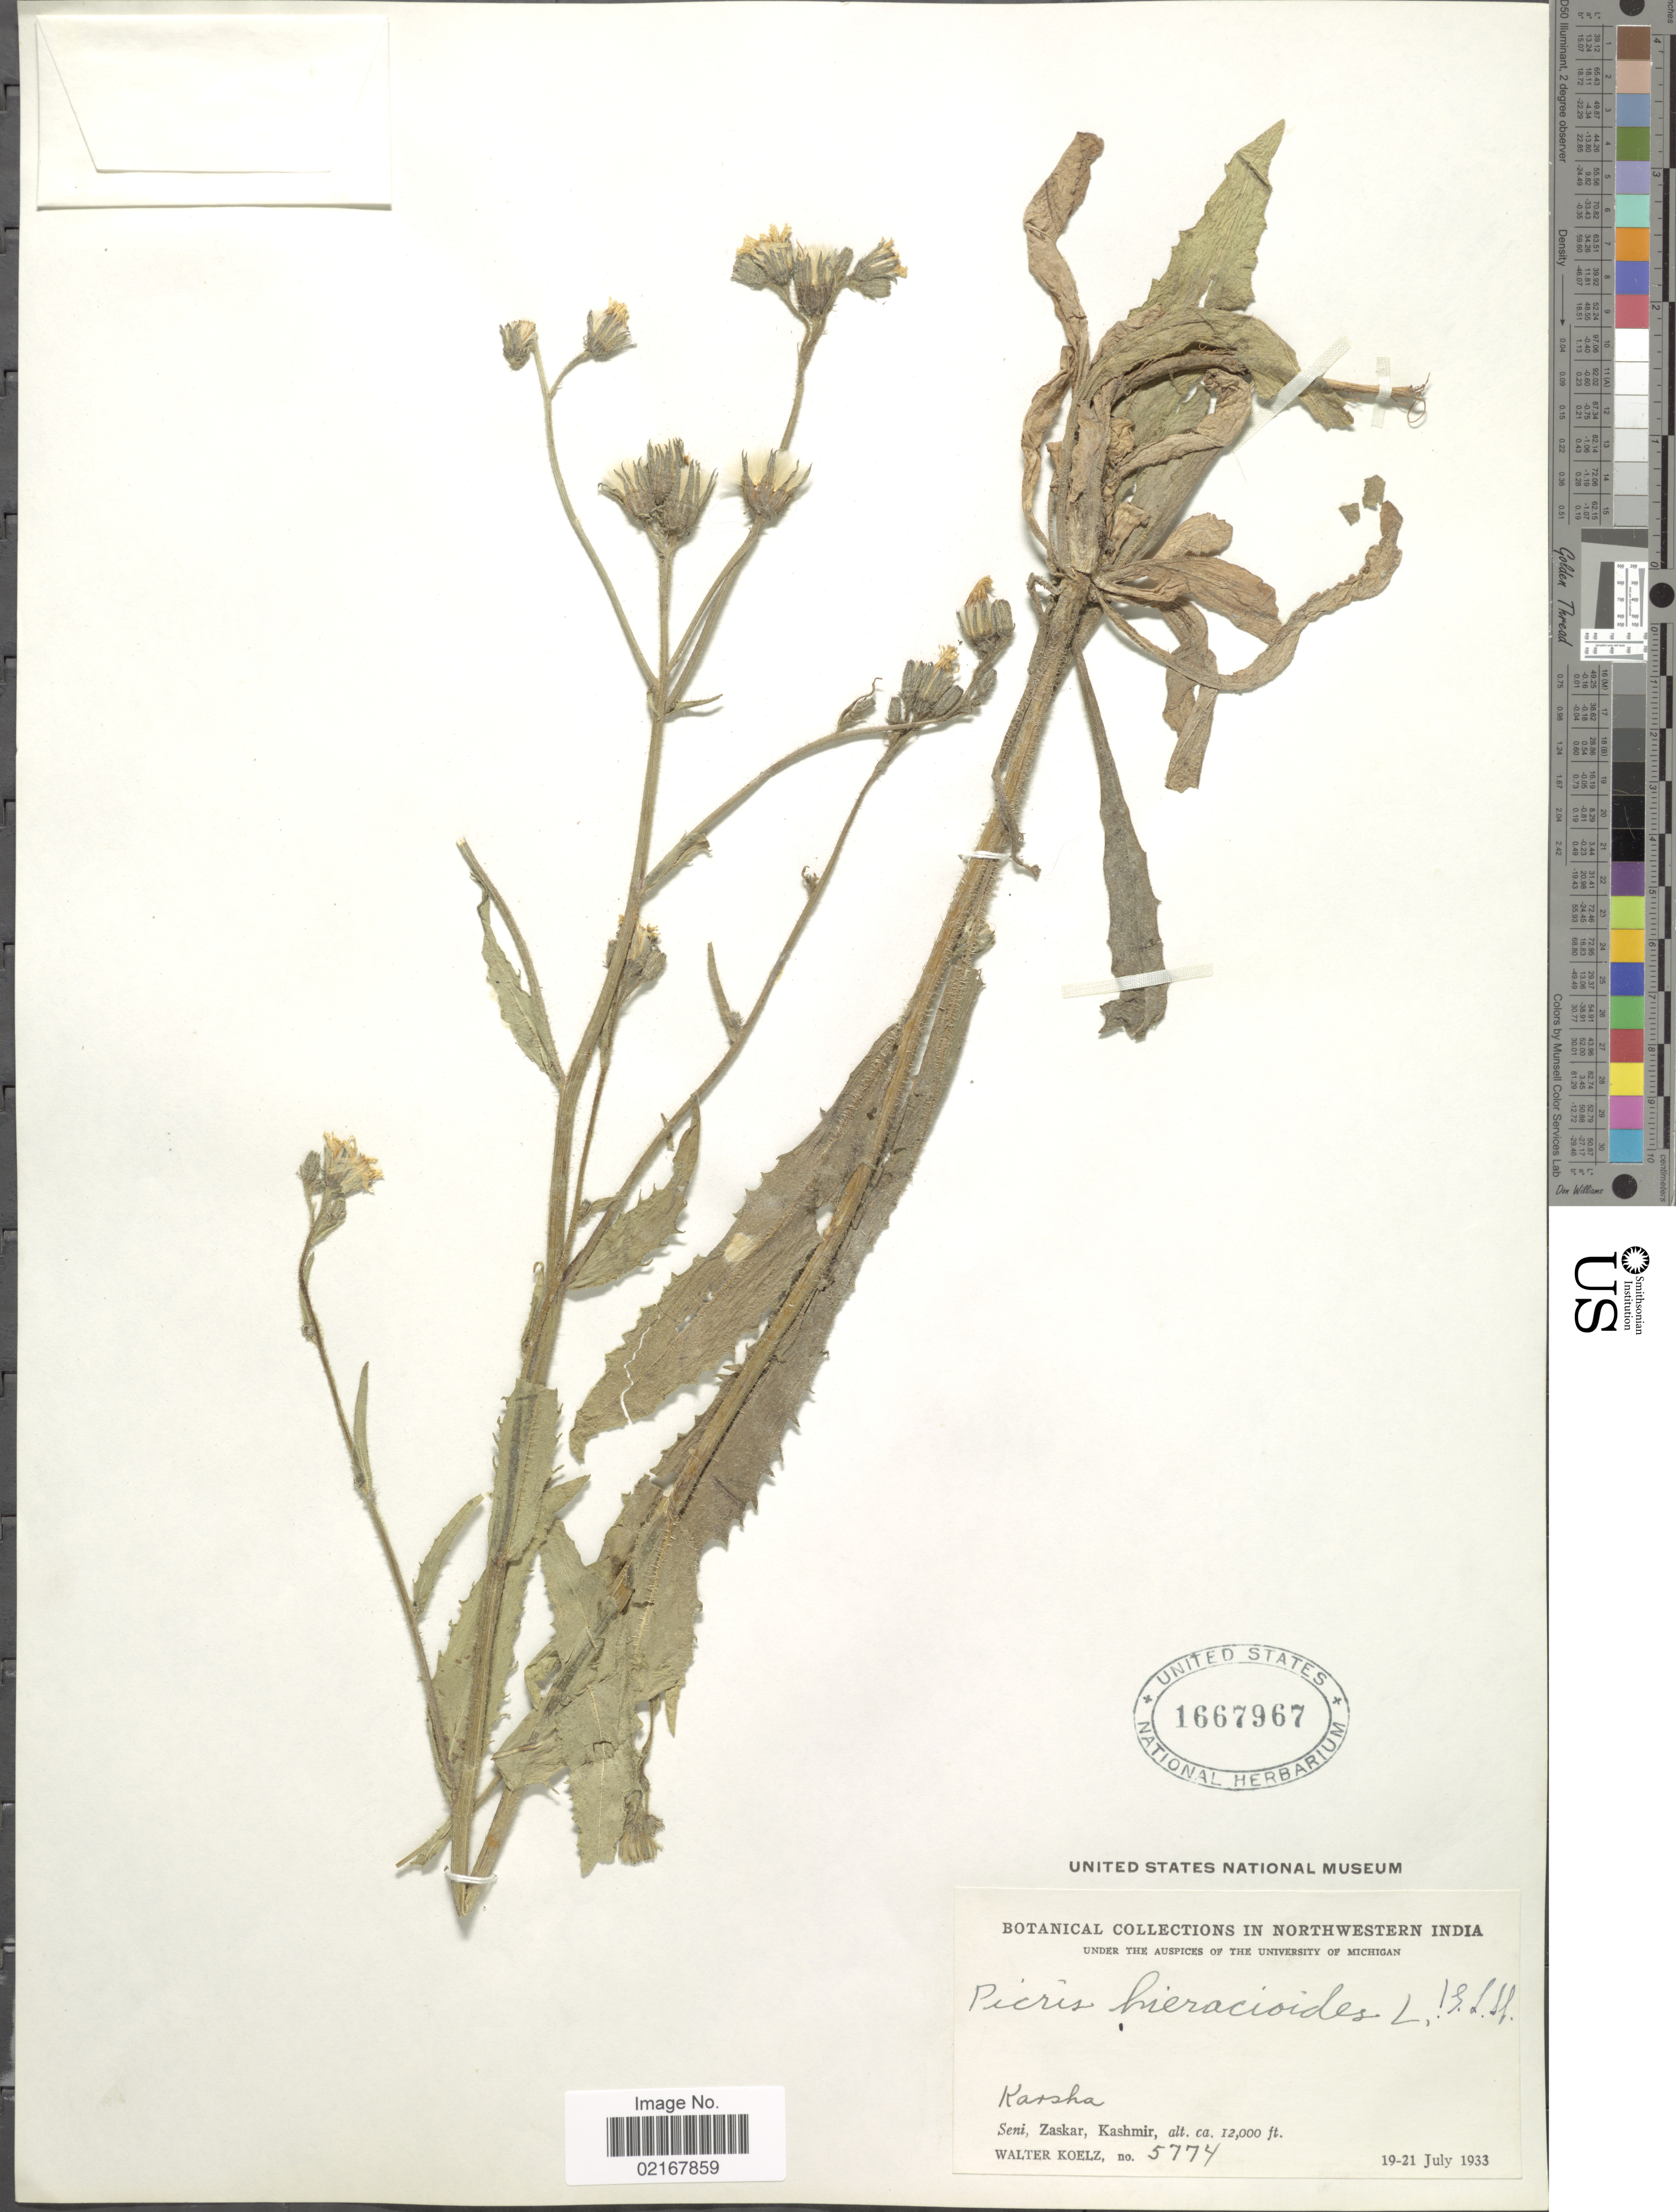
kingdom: Plantae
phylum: Tracheophyta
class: Magnoliopsida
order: Asterales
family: Asteraceae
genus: Picris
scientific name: Picris hieracioides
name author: L.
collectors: W. N. Koelz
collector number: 5774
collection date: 1933-07-19/1933-07-21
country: India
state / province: Jammu and Kashmir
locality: Northwestern India, Seni, Zaskar, Kashmir, Karsha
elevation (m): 3658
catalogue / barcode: US 1667967